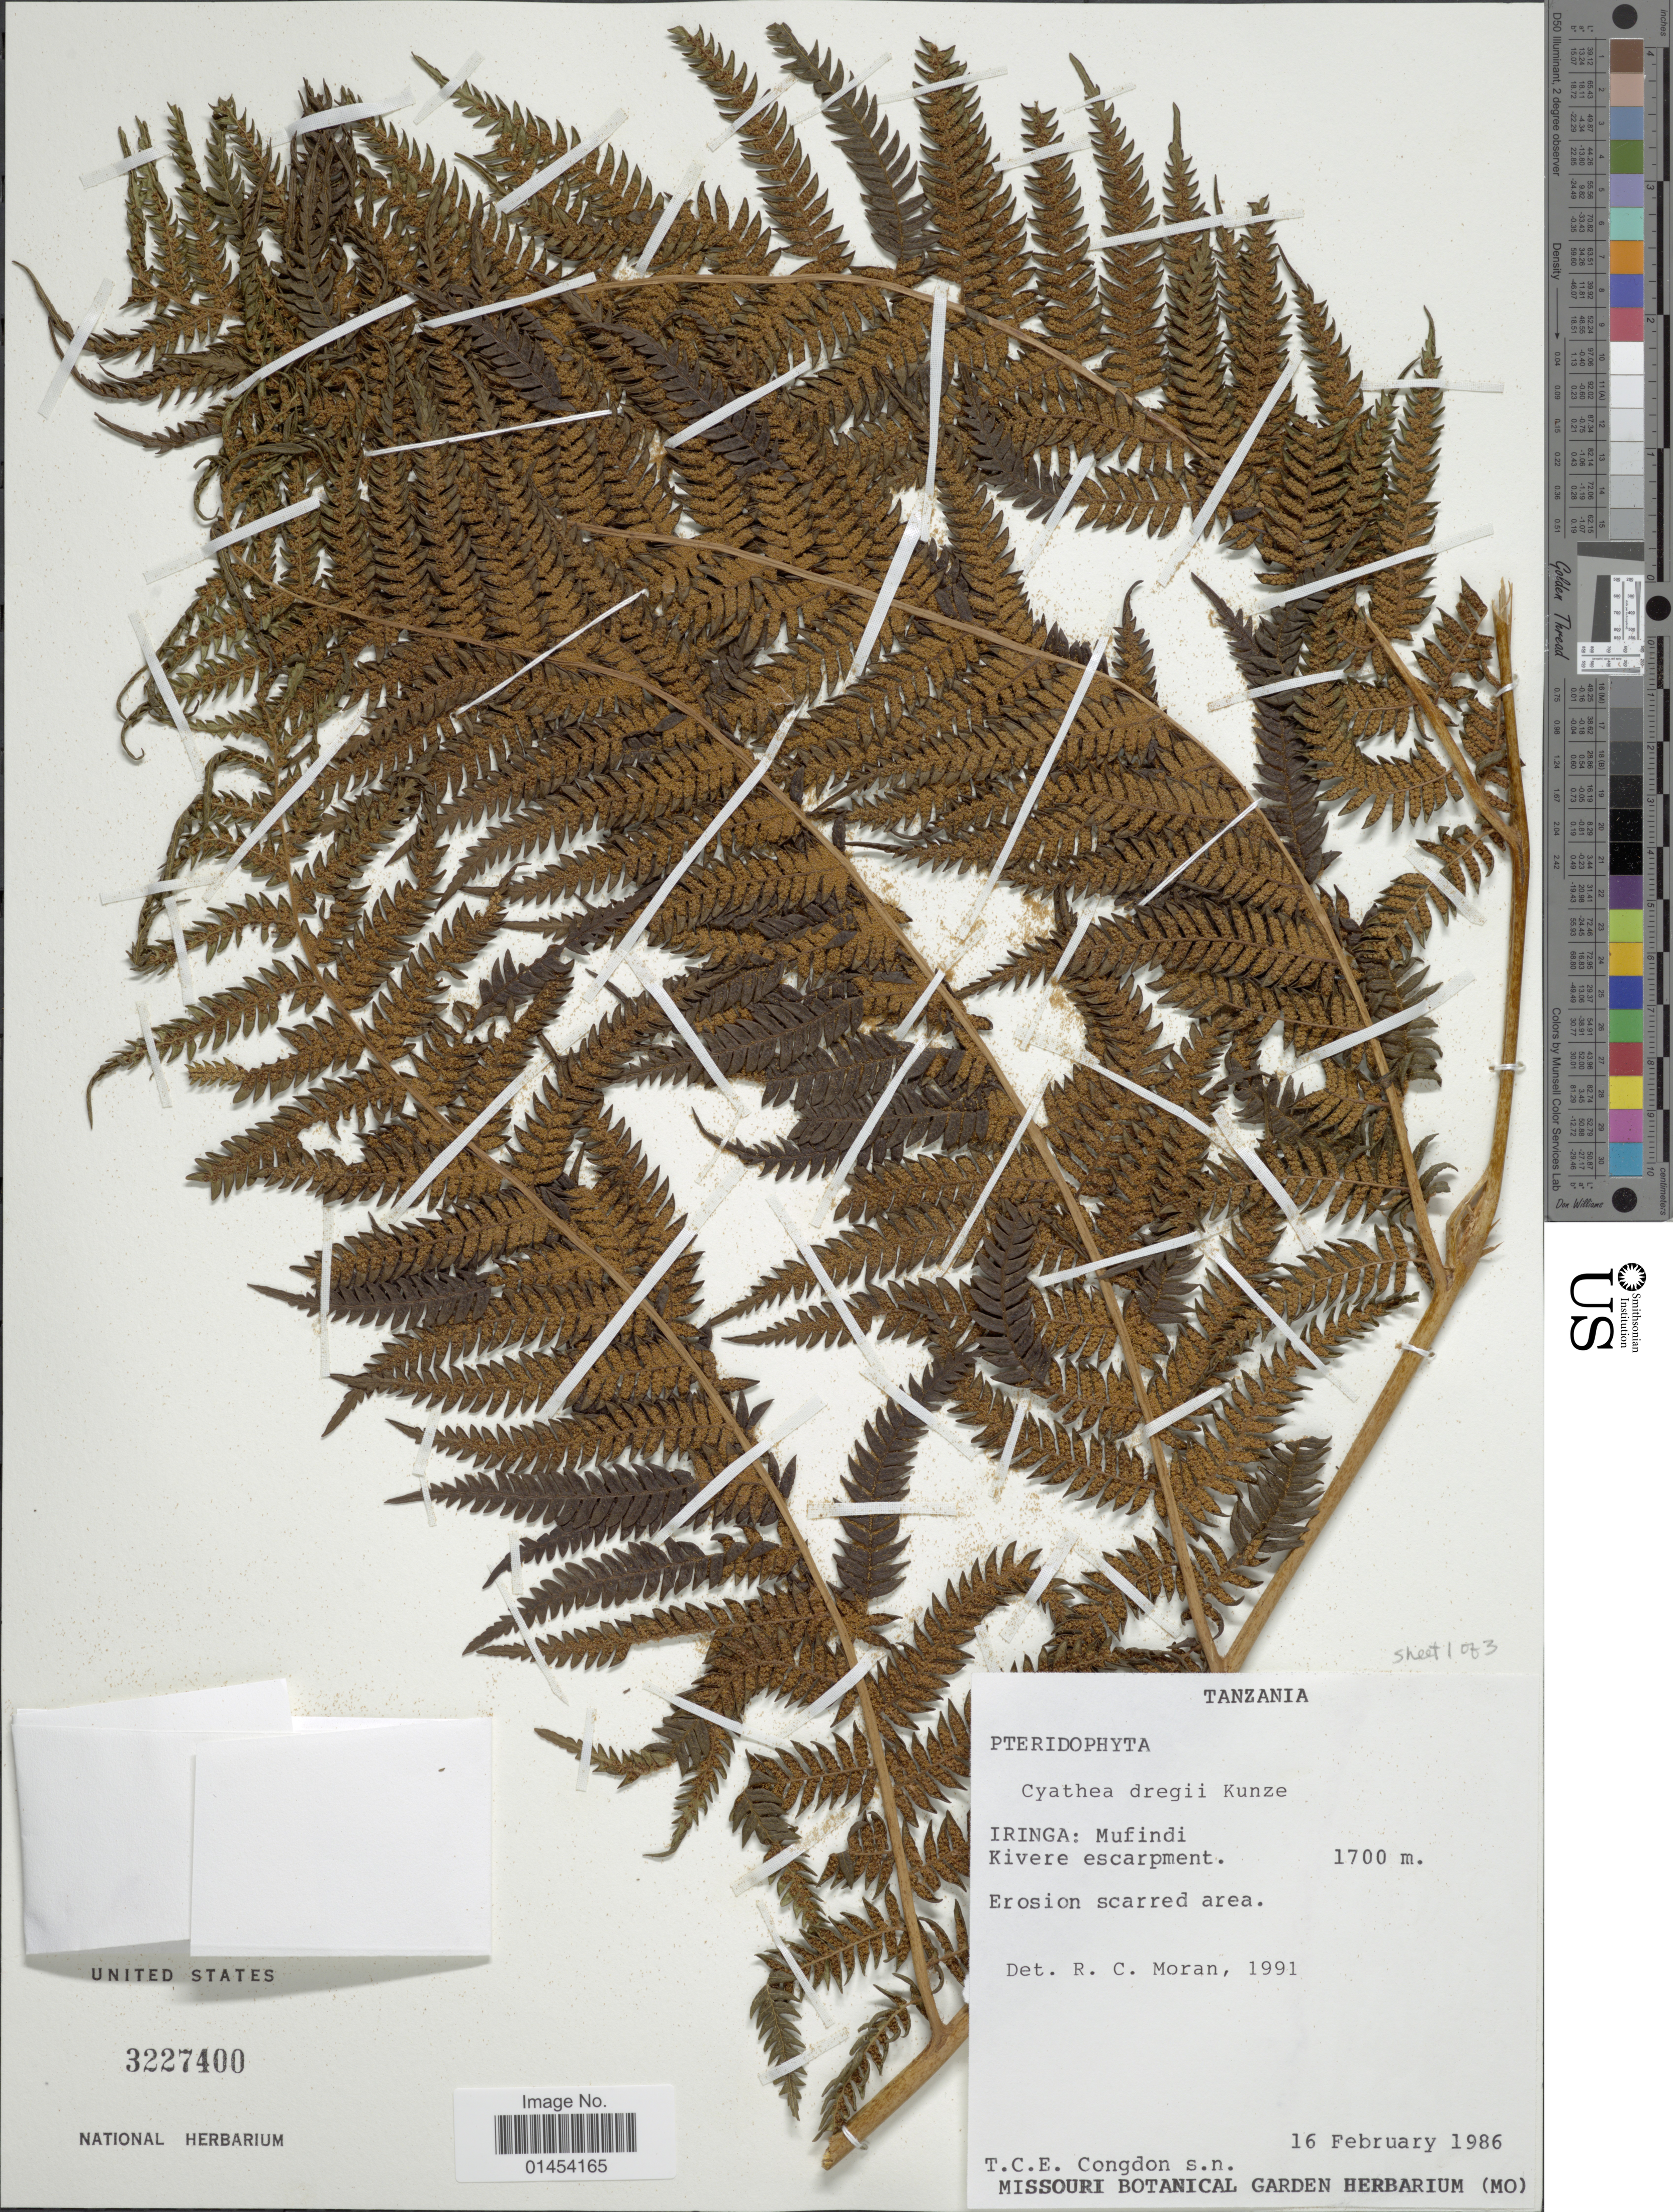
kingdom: Plantae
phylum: Tracheophyta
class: Polypodiopsida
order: Cyatheales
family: Cyatheaceae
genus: Cyathea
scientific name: Cyathea dregei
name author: Kunze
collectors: T. Congdon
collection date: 1986-02-16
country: Tanzania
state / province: Iringa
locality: Mufindi. Kivere escarpment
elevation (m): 1700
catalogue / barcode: US 3227400